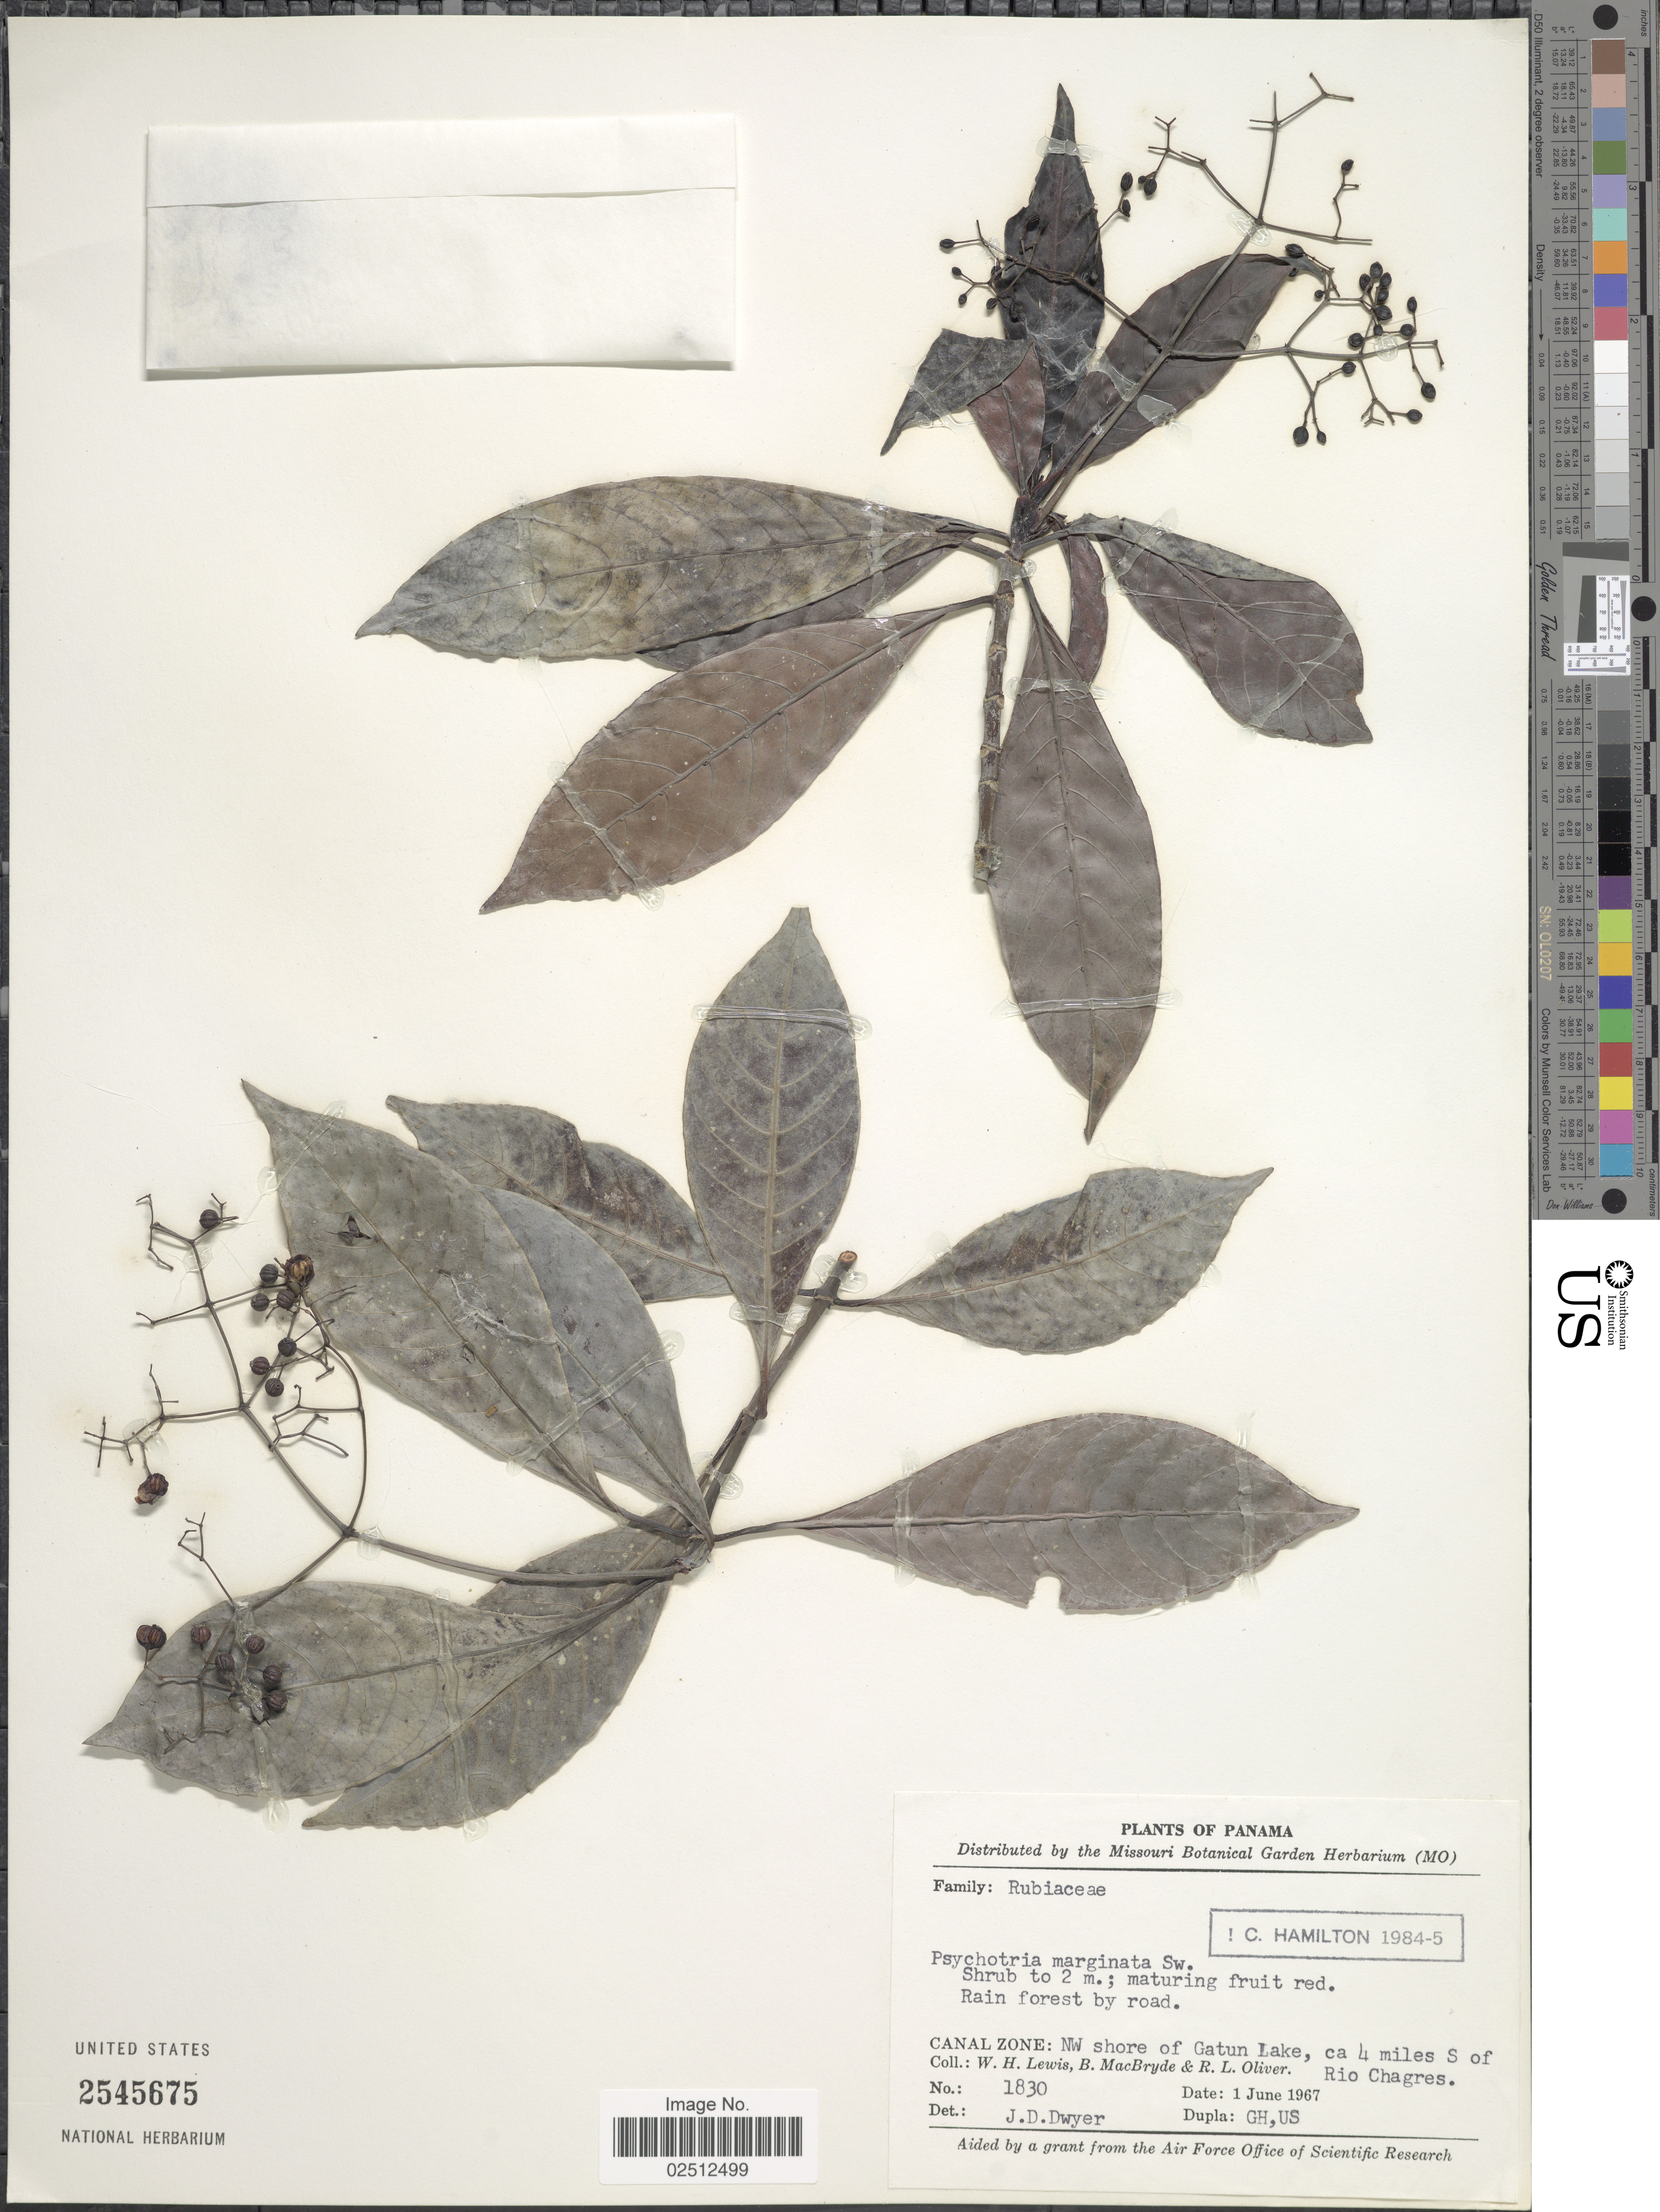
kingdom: Plantae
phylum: Tracheophyta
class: Magnoliopsida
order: Gentianales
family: Rubiaceae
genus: Psychotria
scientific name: Psychotria marginata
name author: Sw.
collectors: W. H. Lewis, B. MacBryde & R. Oliver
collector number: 1830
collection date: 1967-06-01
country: Panama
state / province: Colón / Panamá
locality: Canal Zone: NW shore of Gatun Lake, 4 miles S of Rio Chagres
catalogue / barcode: US 2545675